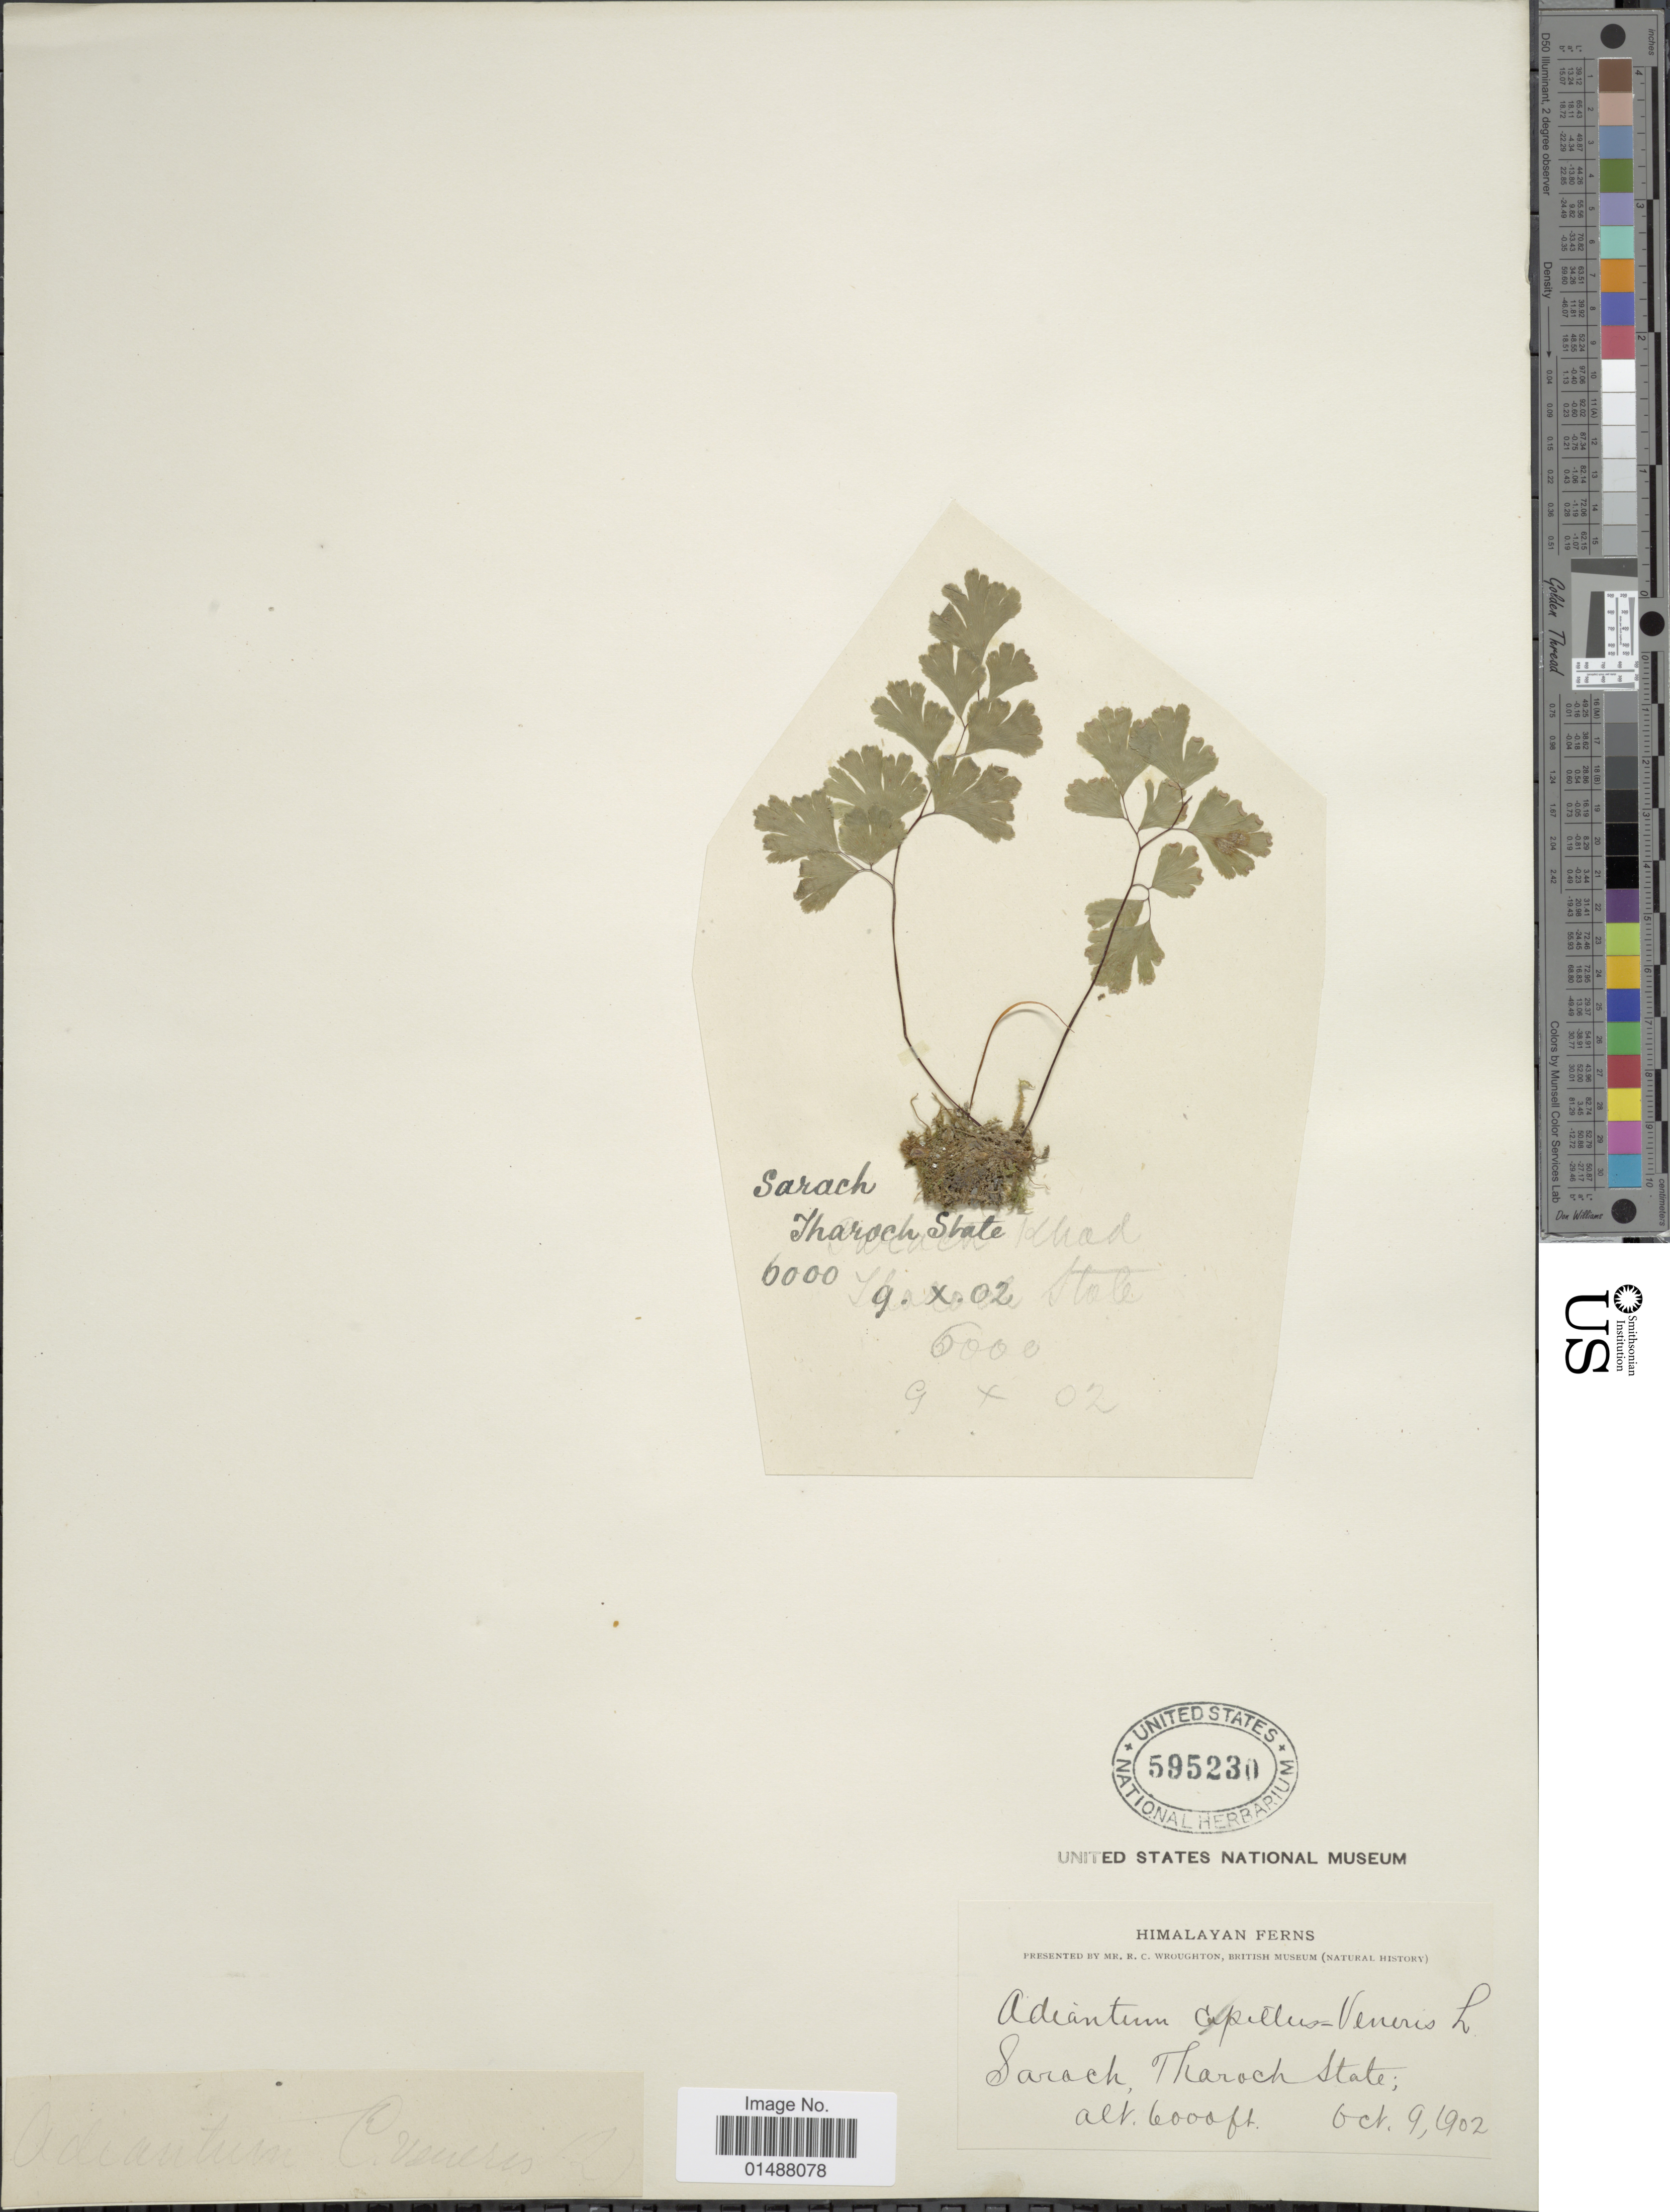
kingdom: Plantae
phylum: Tracheophyta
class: Polypodiopsida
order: Polypodiales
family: Pteridaceae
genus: Adiantum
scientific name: Adiantum capillus-veneris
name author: L.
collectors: R. Wroughton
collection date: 1902-10-09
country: India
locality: Sarach, Tharach State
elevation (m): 1829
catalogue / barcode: US 595230